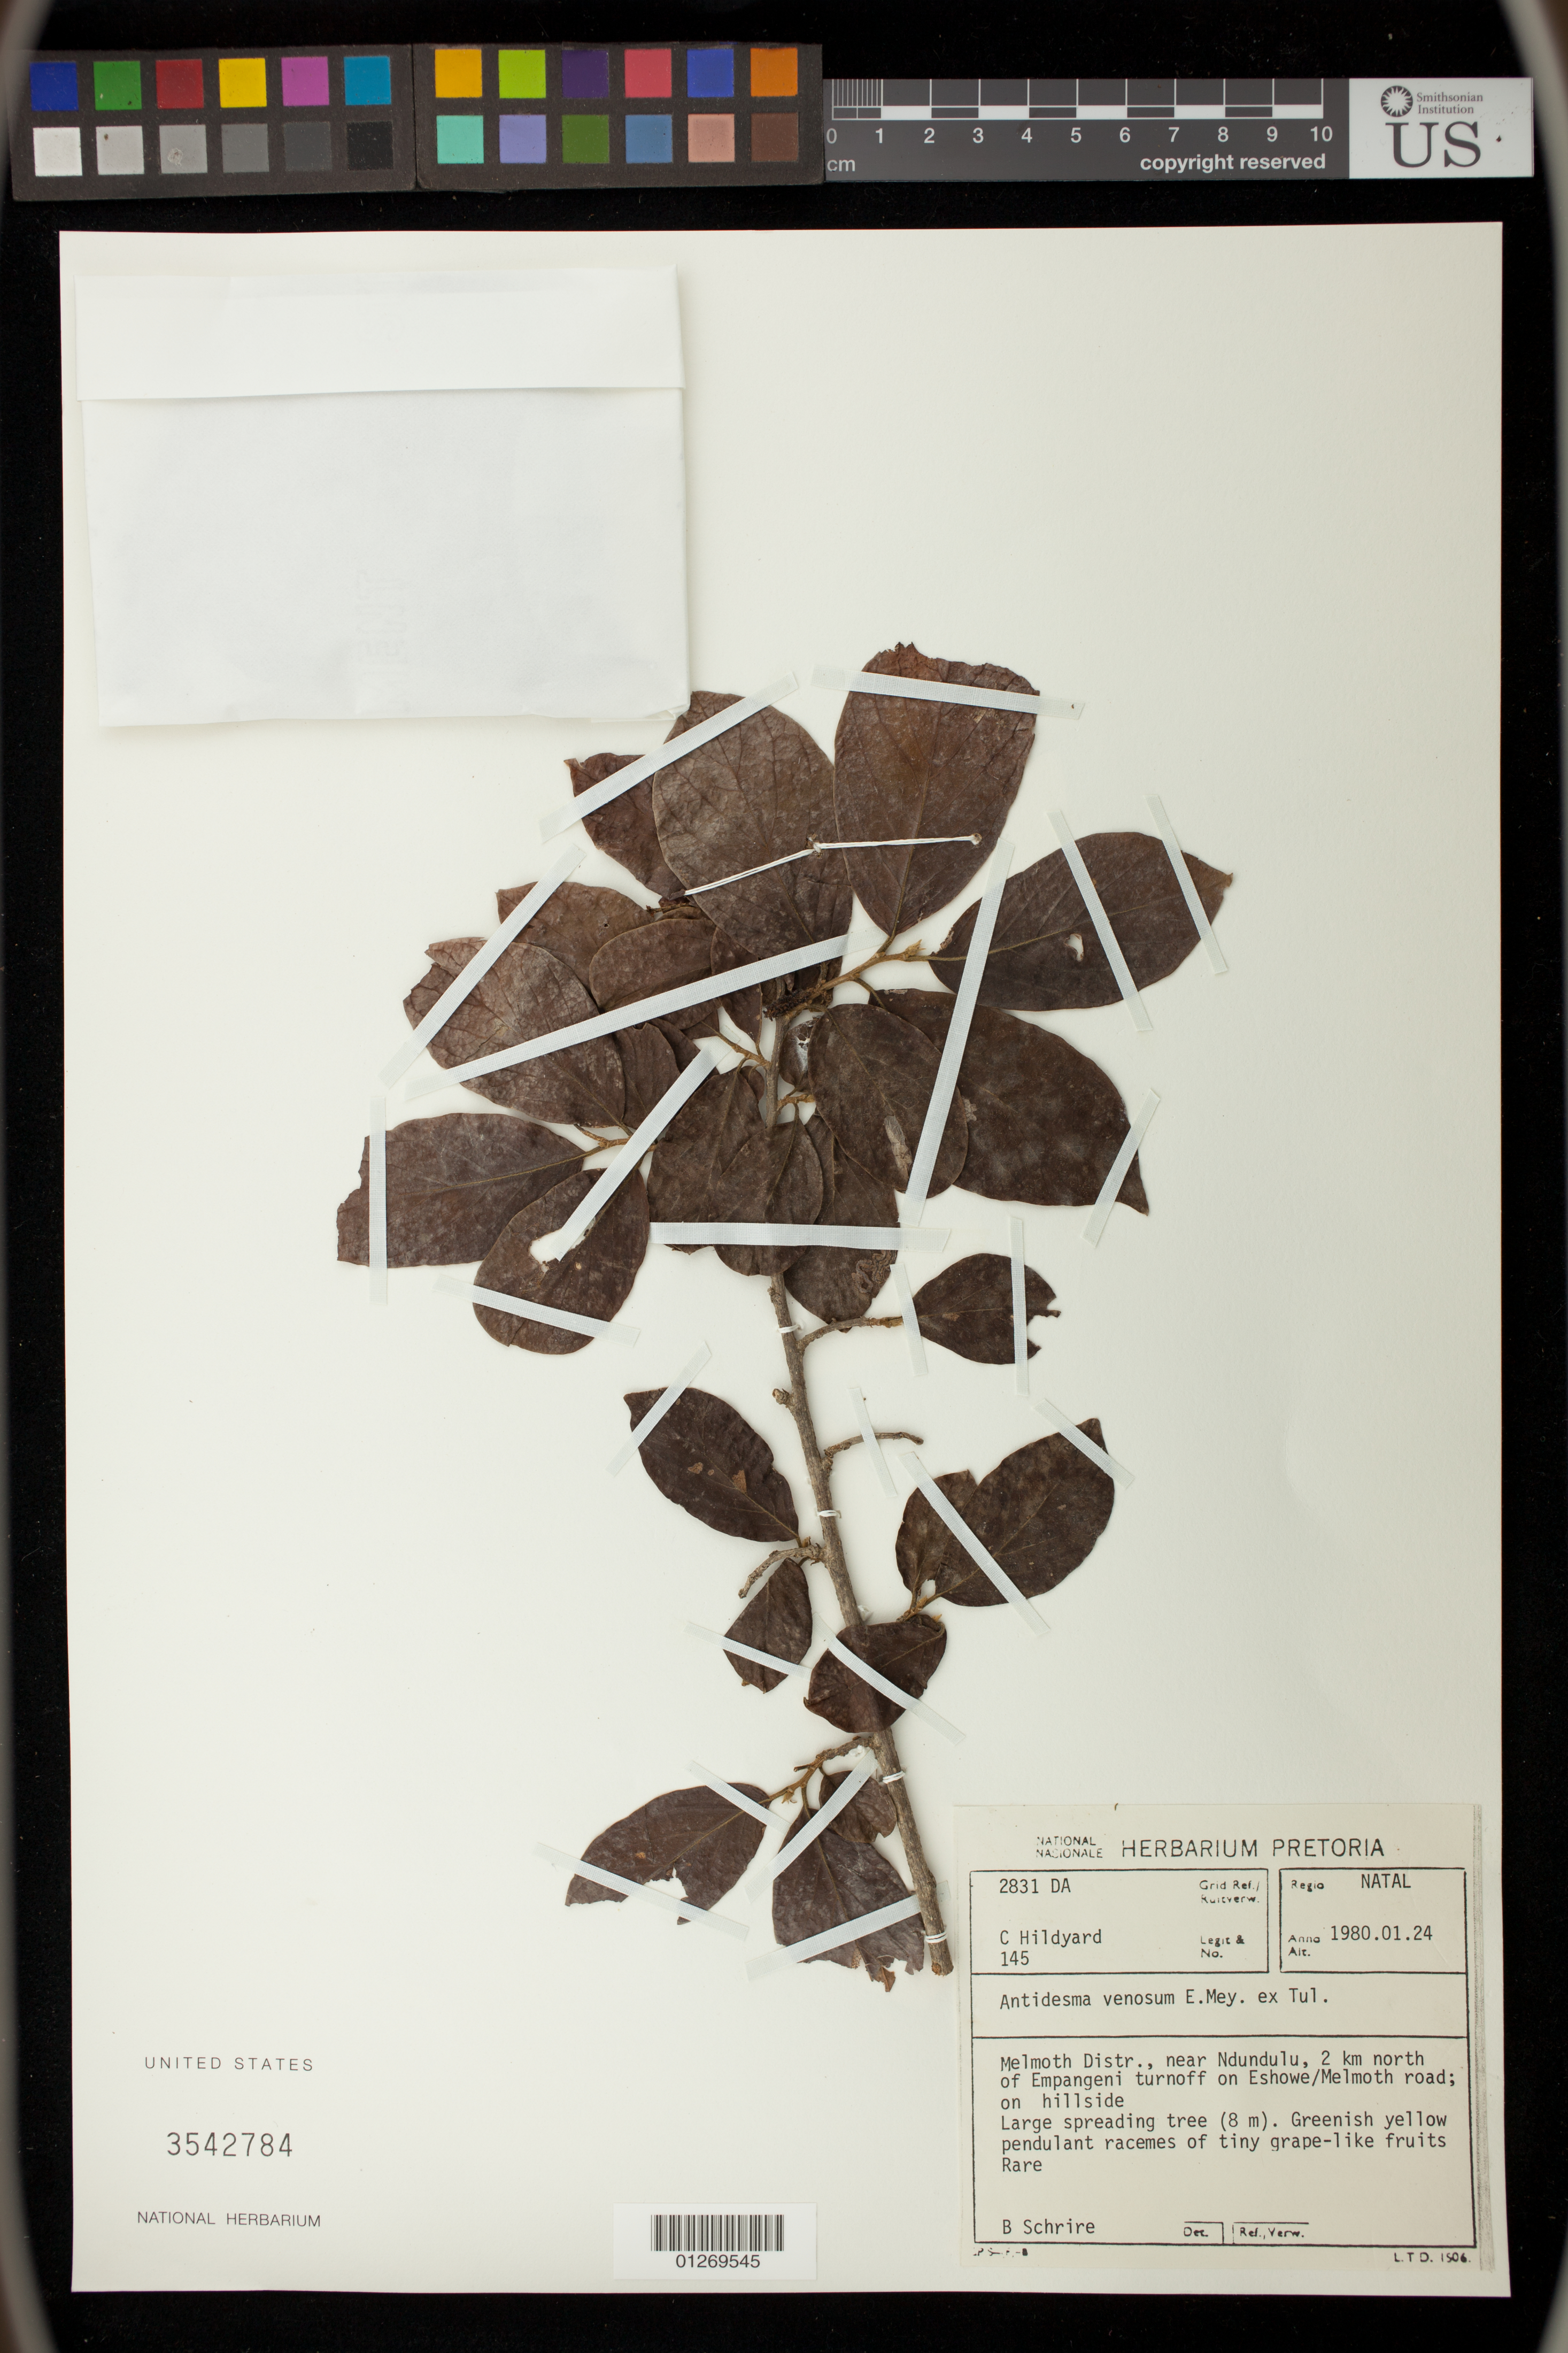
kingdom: Plantae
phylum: Tracheophyta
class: Magnoliopsida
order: Malpighiales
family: Phyllanthaceae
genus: Antidesma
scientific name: Antidesma venosum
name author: E. Mey. ex Tul.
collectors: C. Hildyard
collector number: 145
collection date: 1980-01-24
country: South Africa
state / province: Gauteng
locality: Pretoria. Melmoth District, Tshwane City, near Ndundulu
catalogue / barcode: US 3542784